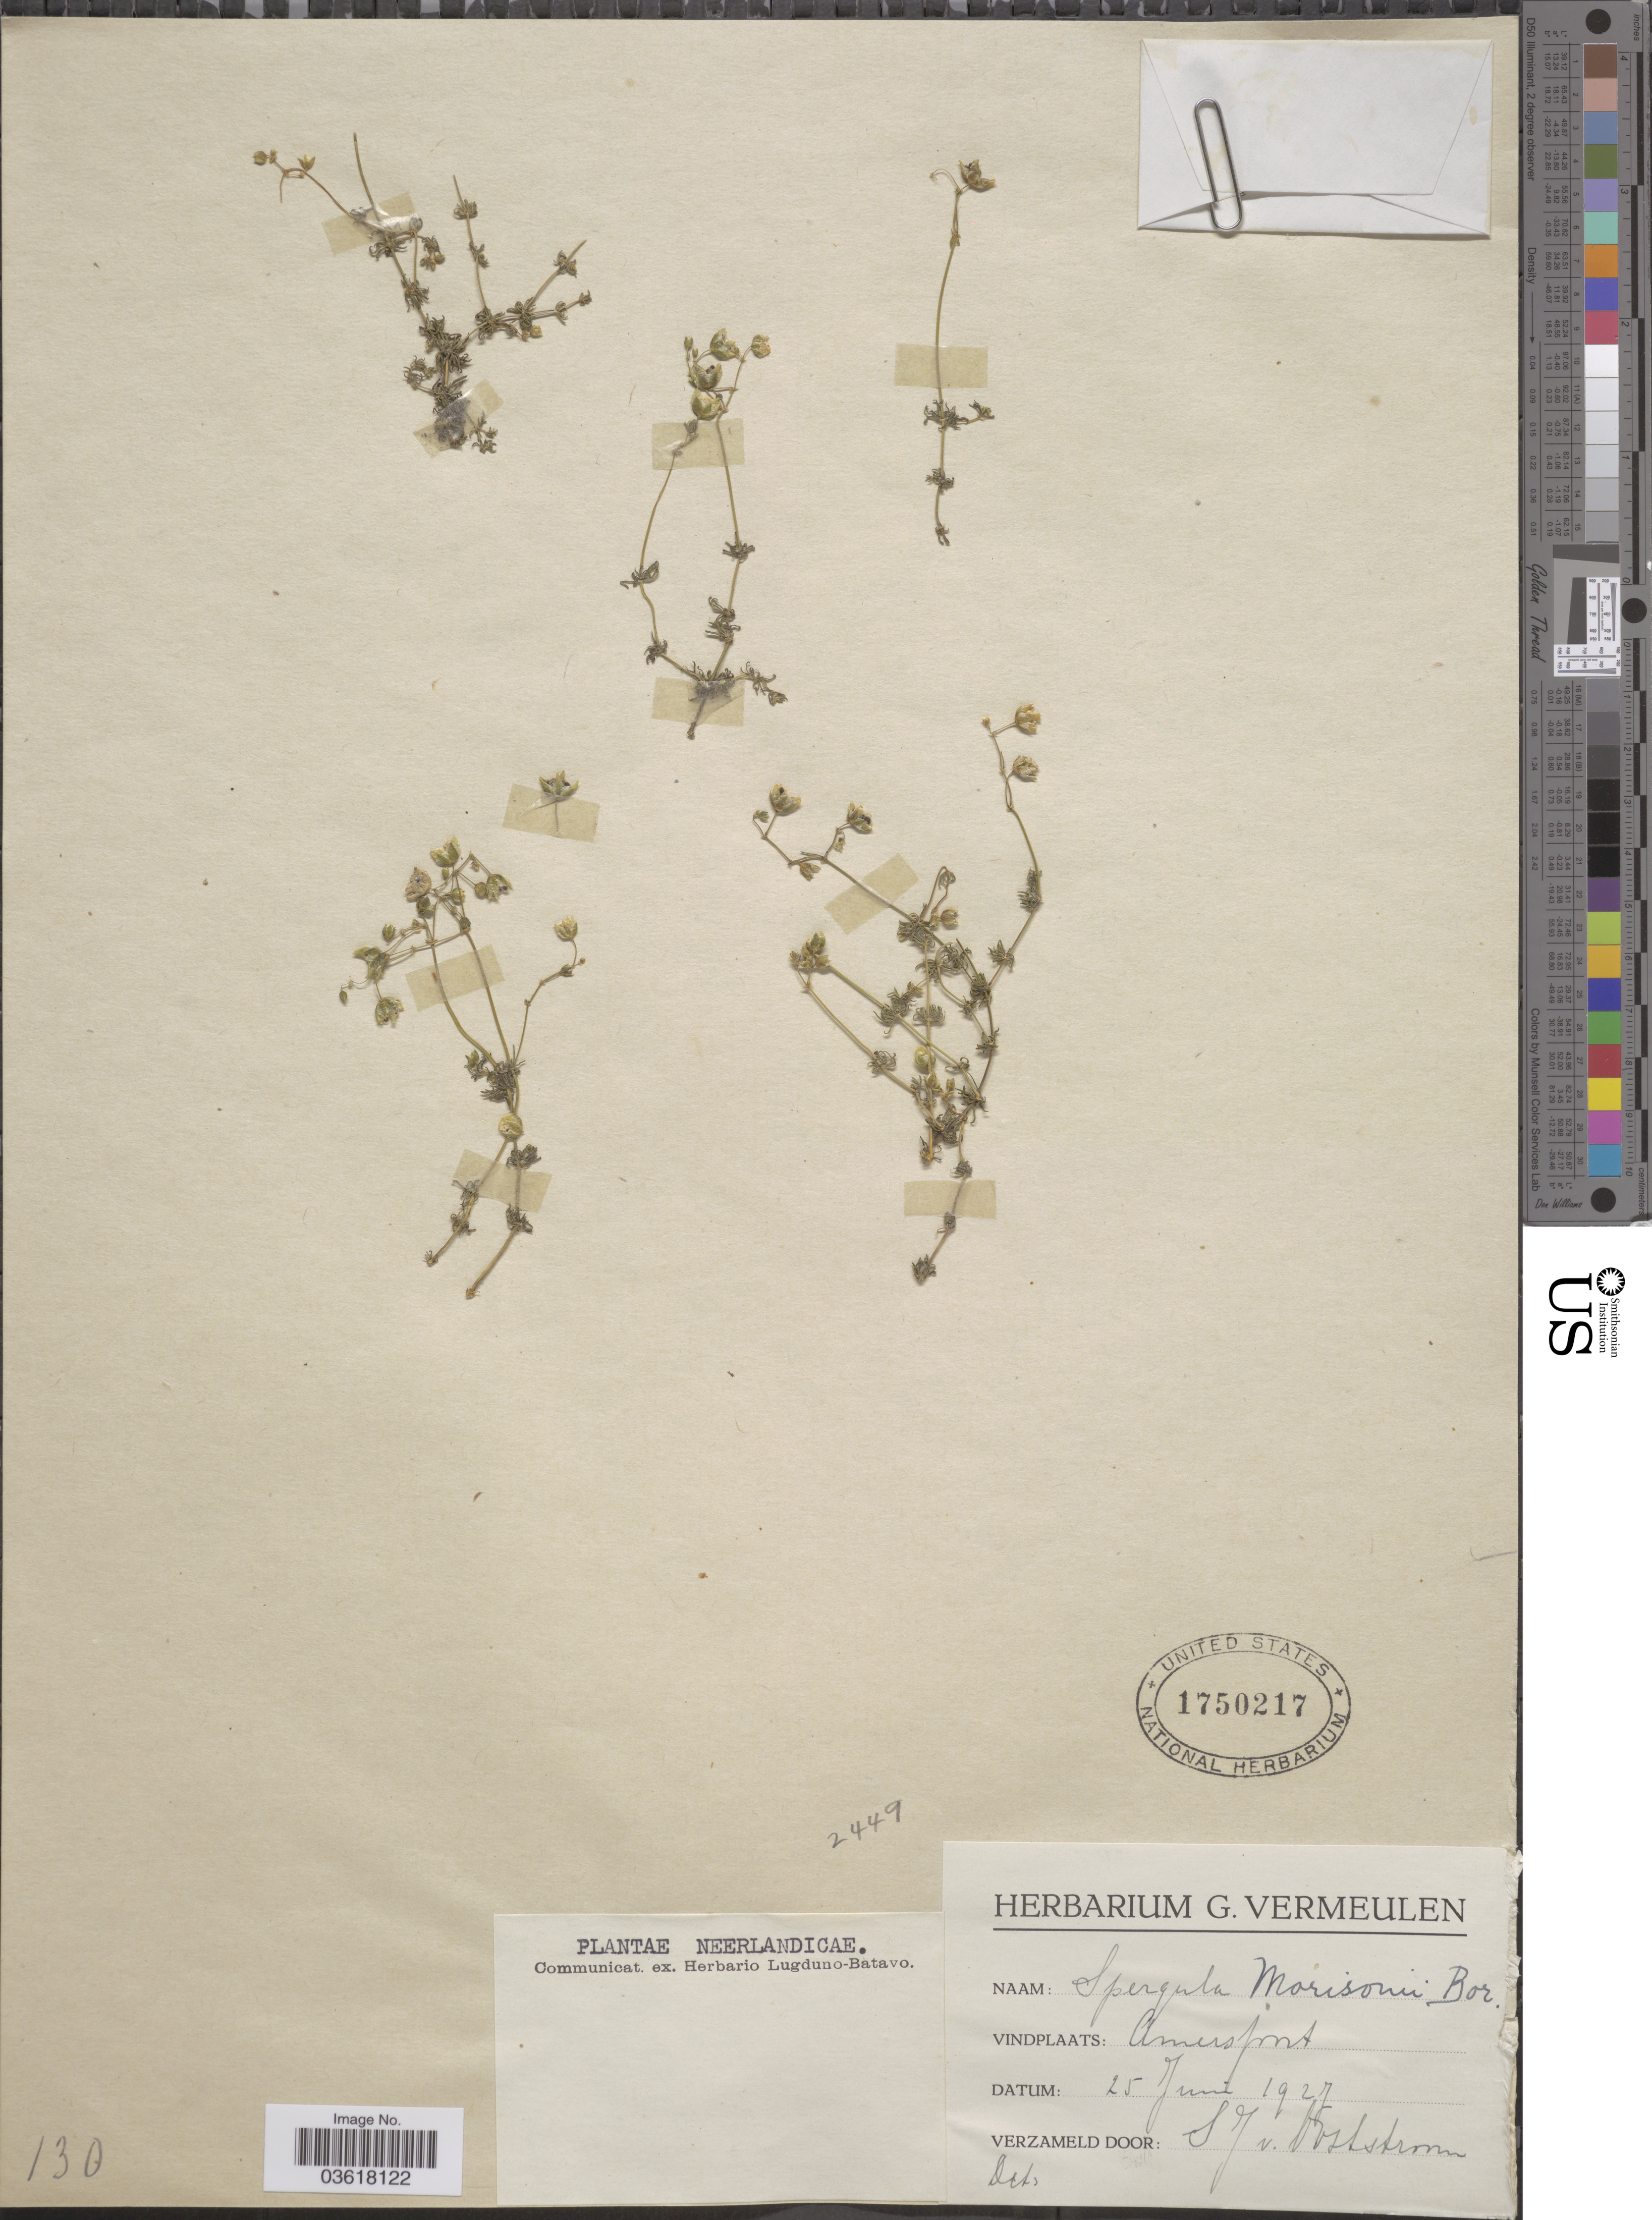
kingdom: Plantae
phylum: Tracheophyta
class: Magnoliopsida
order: Caryophyllales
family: Caryophyllaceae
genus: Spergula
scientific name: Spergula morisonii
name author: Boreau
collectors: S. J. van Ooststroom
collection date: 1927-06-25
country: Netherlands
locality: Neerlandicae. Amersfoort.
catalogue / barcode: US 1750217